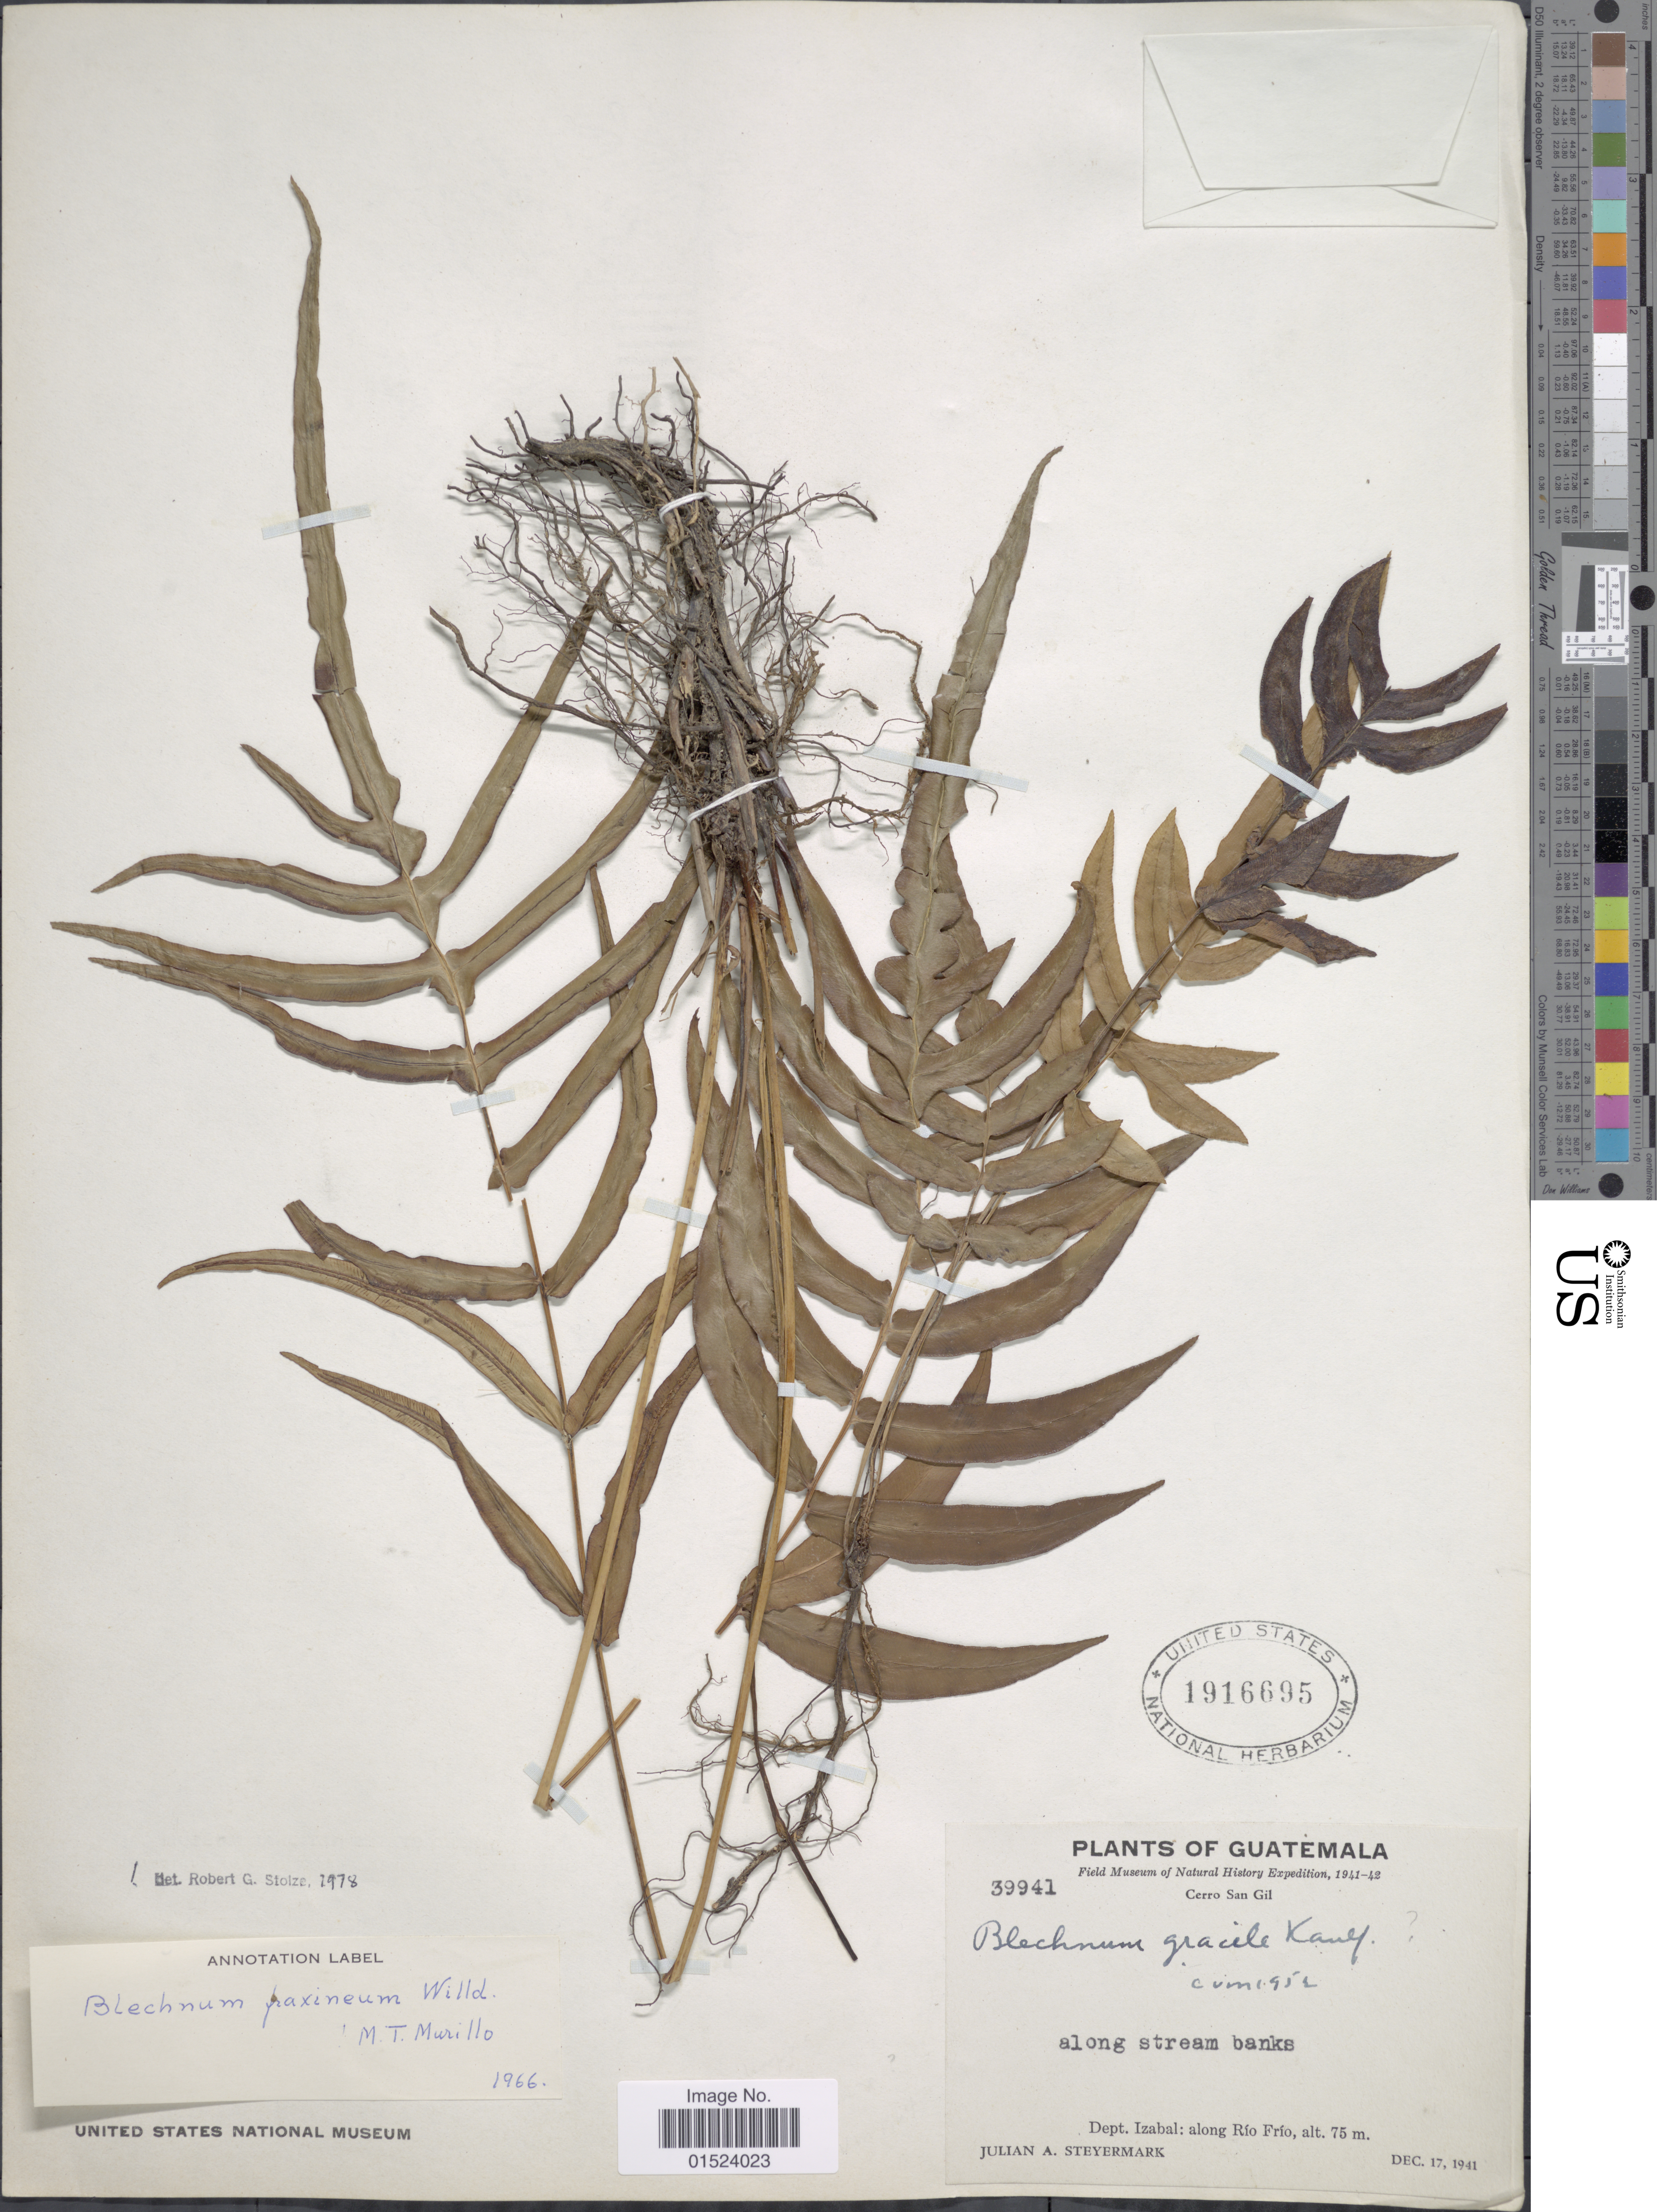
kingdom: Plantae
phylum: Tracheophyta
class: Polypodiopsida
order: Polypodiales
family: Blechnaceae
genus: Blechnum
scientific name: Blechnum gracile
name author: Kaulf.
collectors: J. Steyermark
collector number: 39941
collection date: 1941-12-17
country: Guatemala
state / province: Izabal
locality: Cerro San Gil, along stream banks, along Río Frío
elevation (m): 75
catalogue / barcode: US 1916695